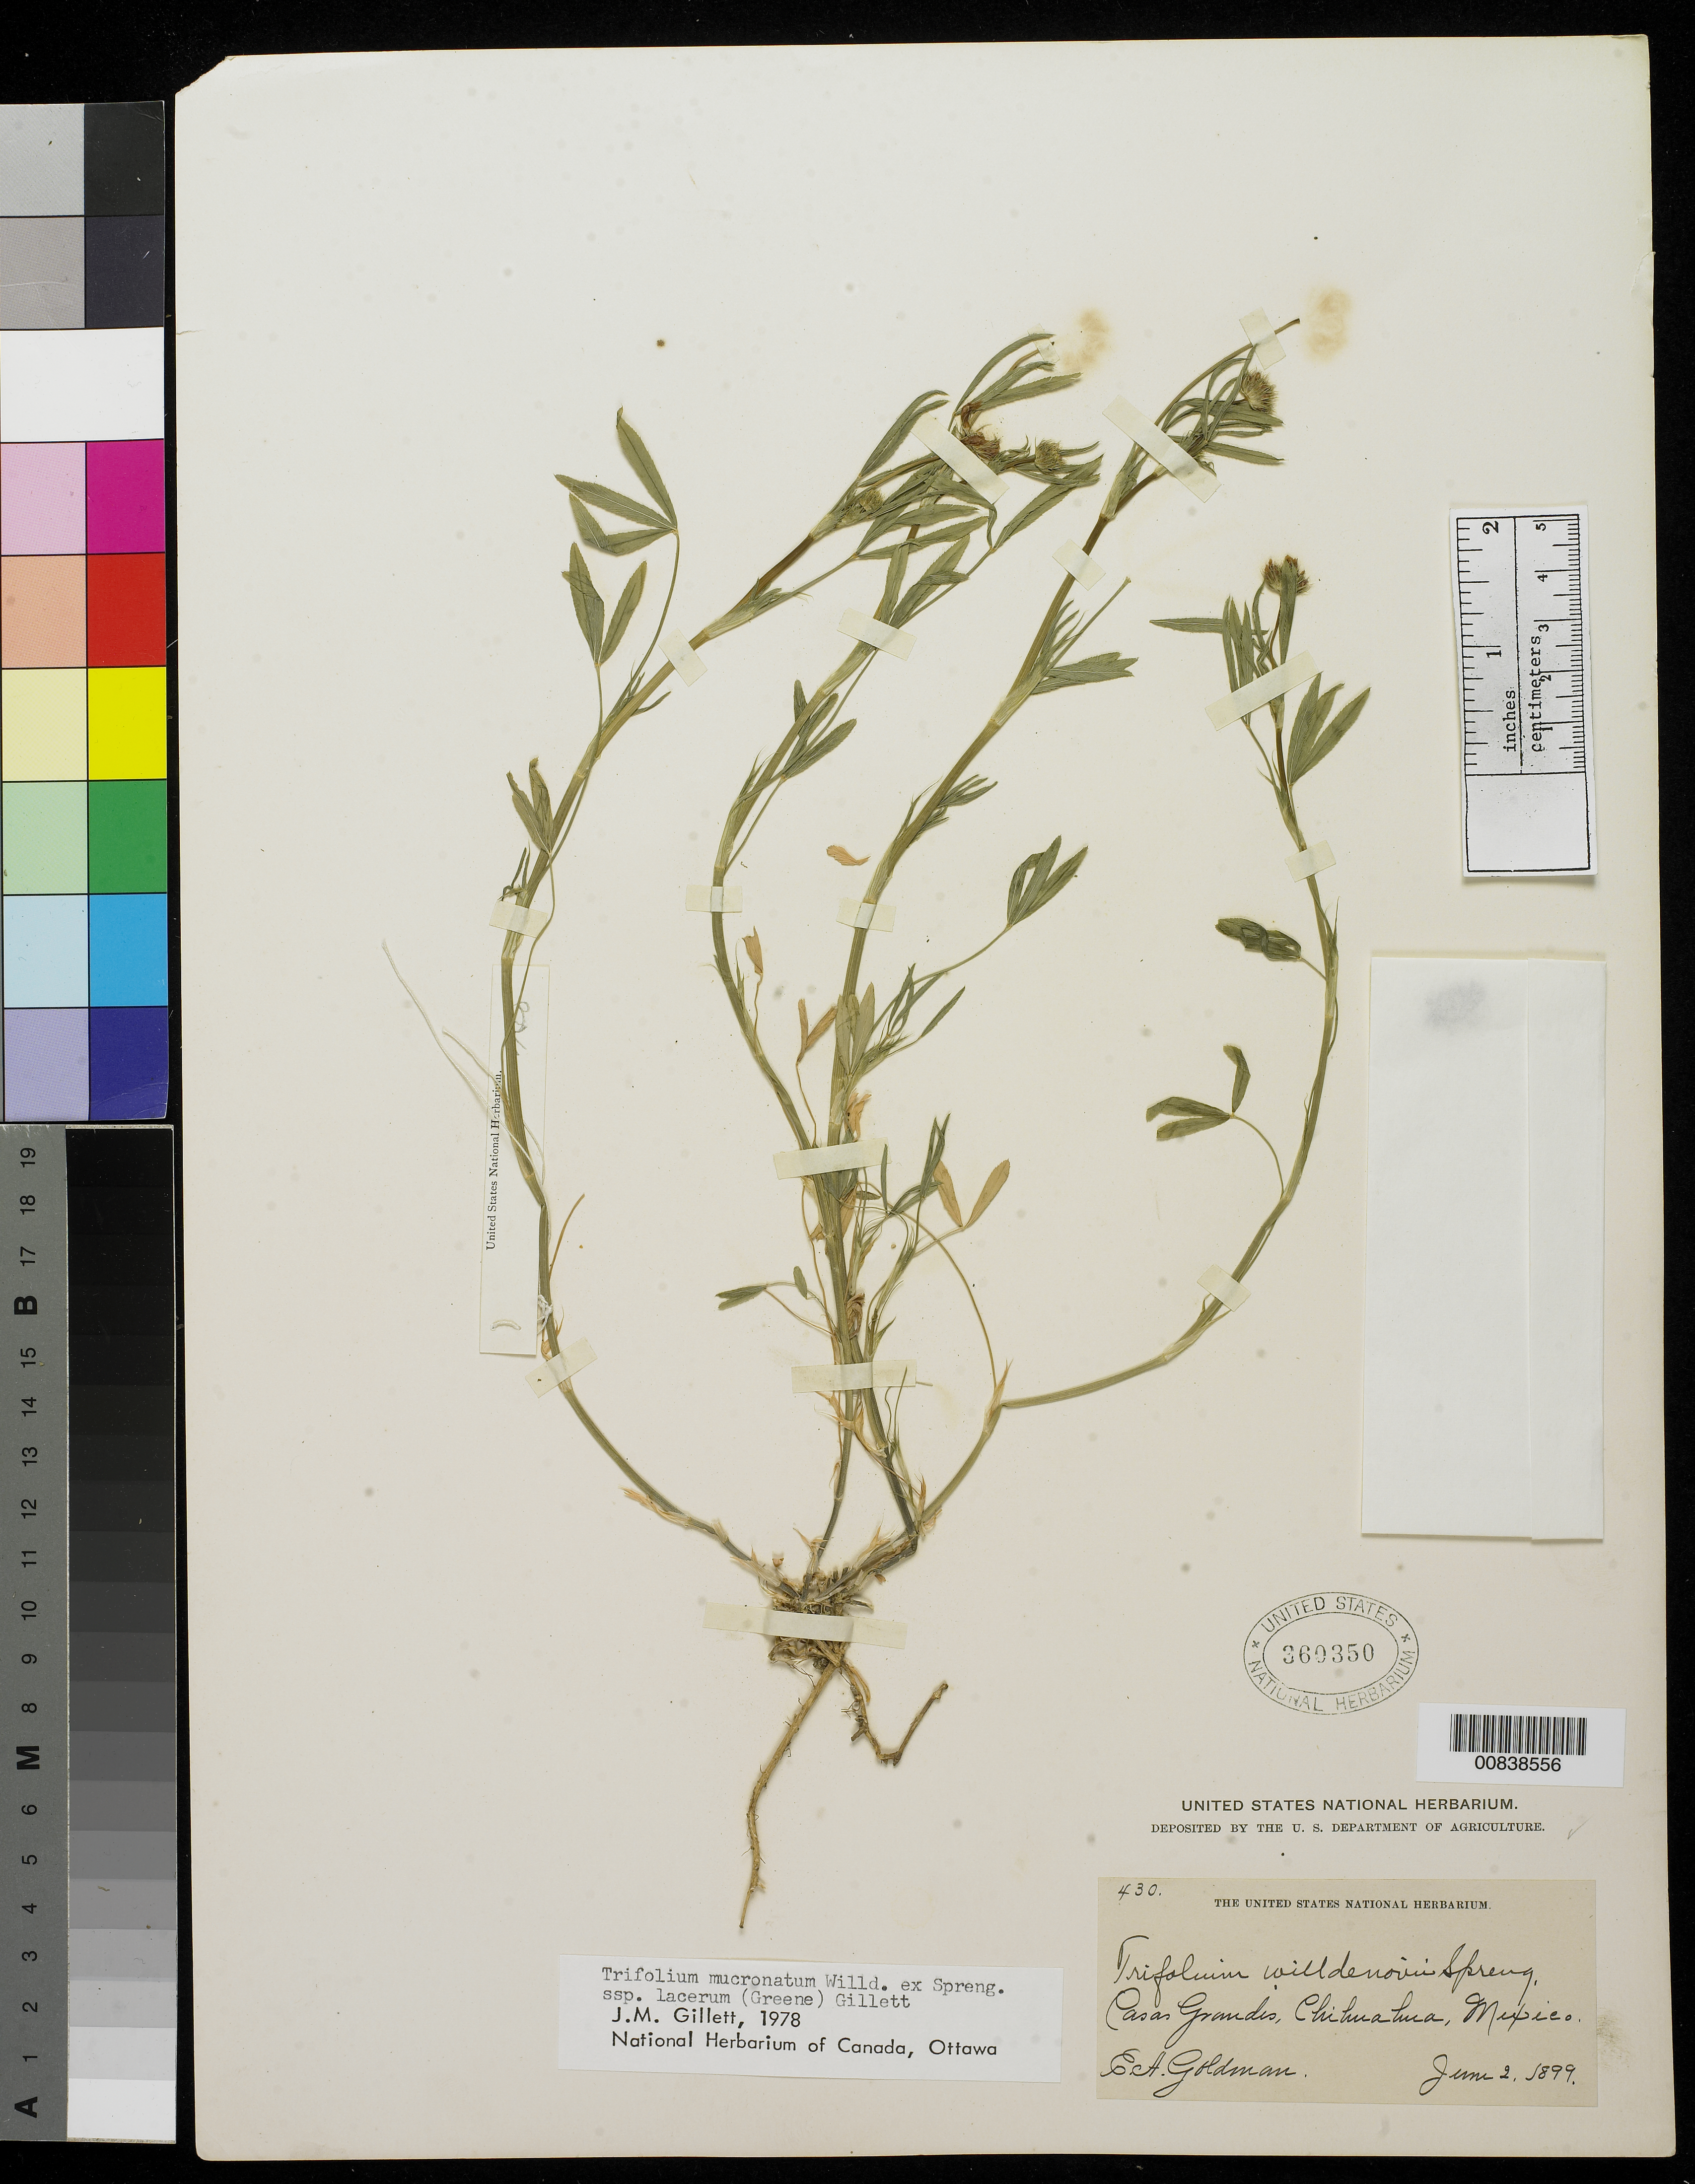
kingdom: Plantae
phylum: Tracheophyta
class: Magnoliopsida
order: Fabales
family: Fabaceae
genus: Trifolium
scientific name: Trifolium mucronatum subsp. lacerum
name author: Willd. ex Spreng.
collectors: E. A. Goldman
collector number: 430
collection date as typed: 02 Jun 1899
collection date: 1899-06-02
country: Mexico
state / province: Chihuahua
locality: Casas Grandes, Chihuahua.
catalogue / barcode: US 360350